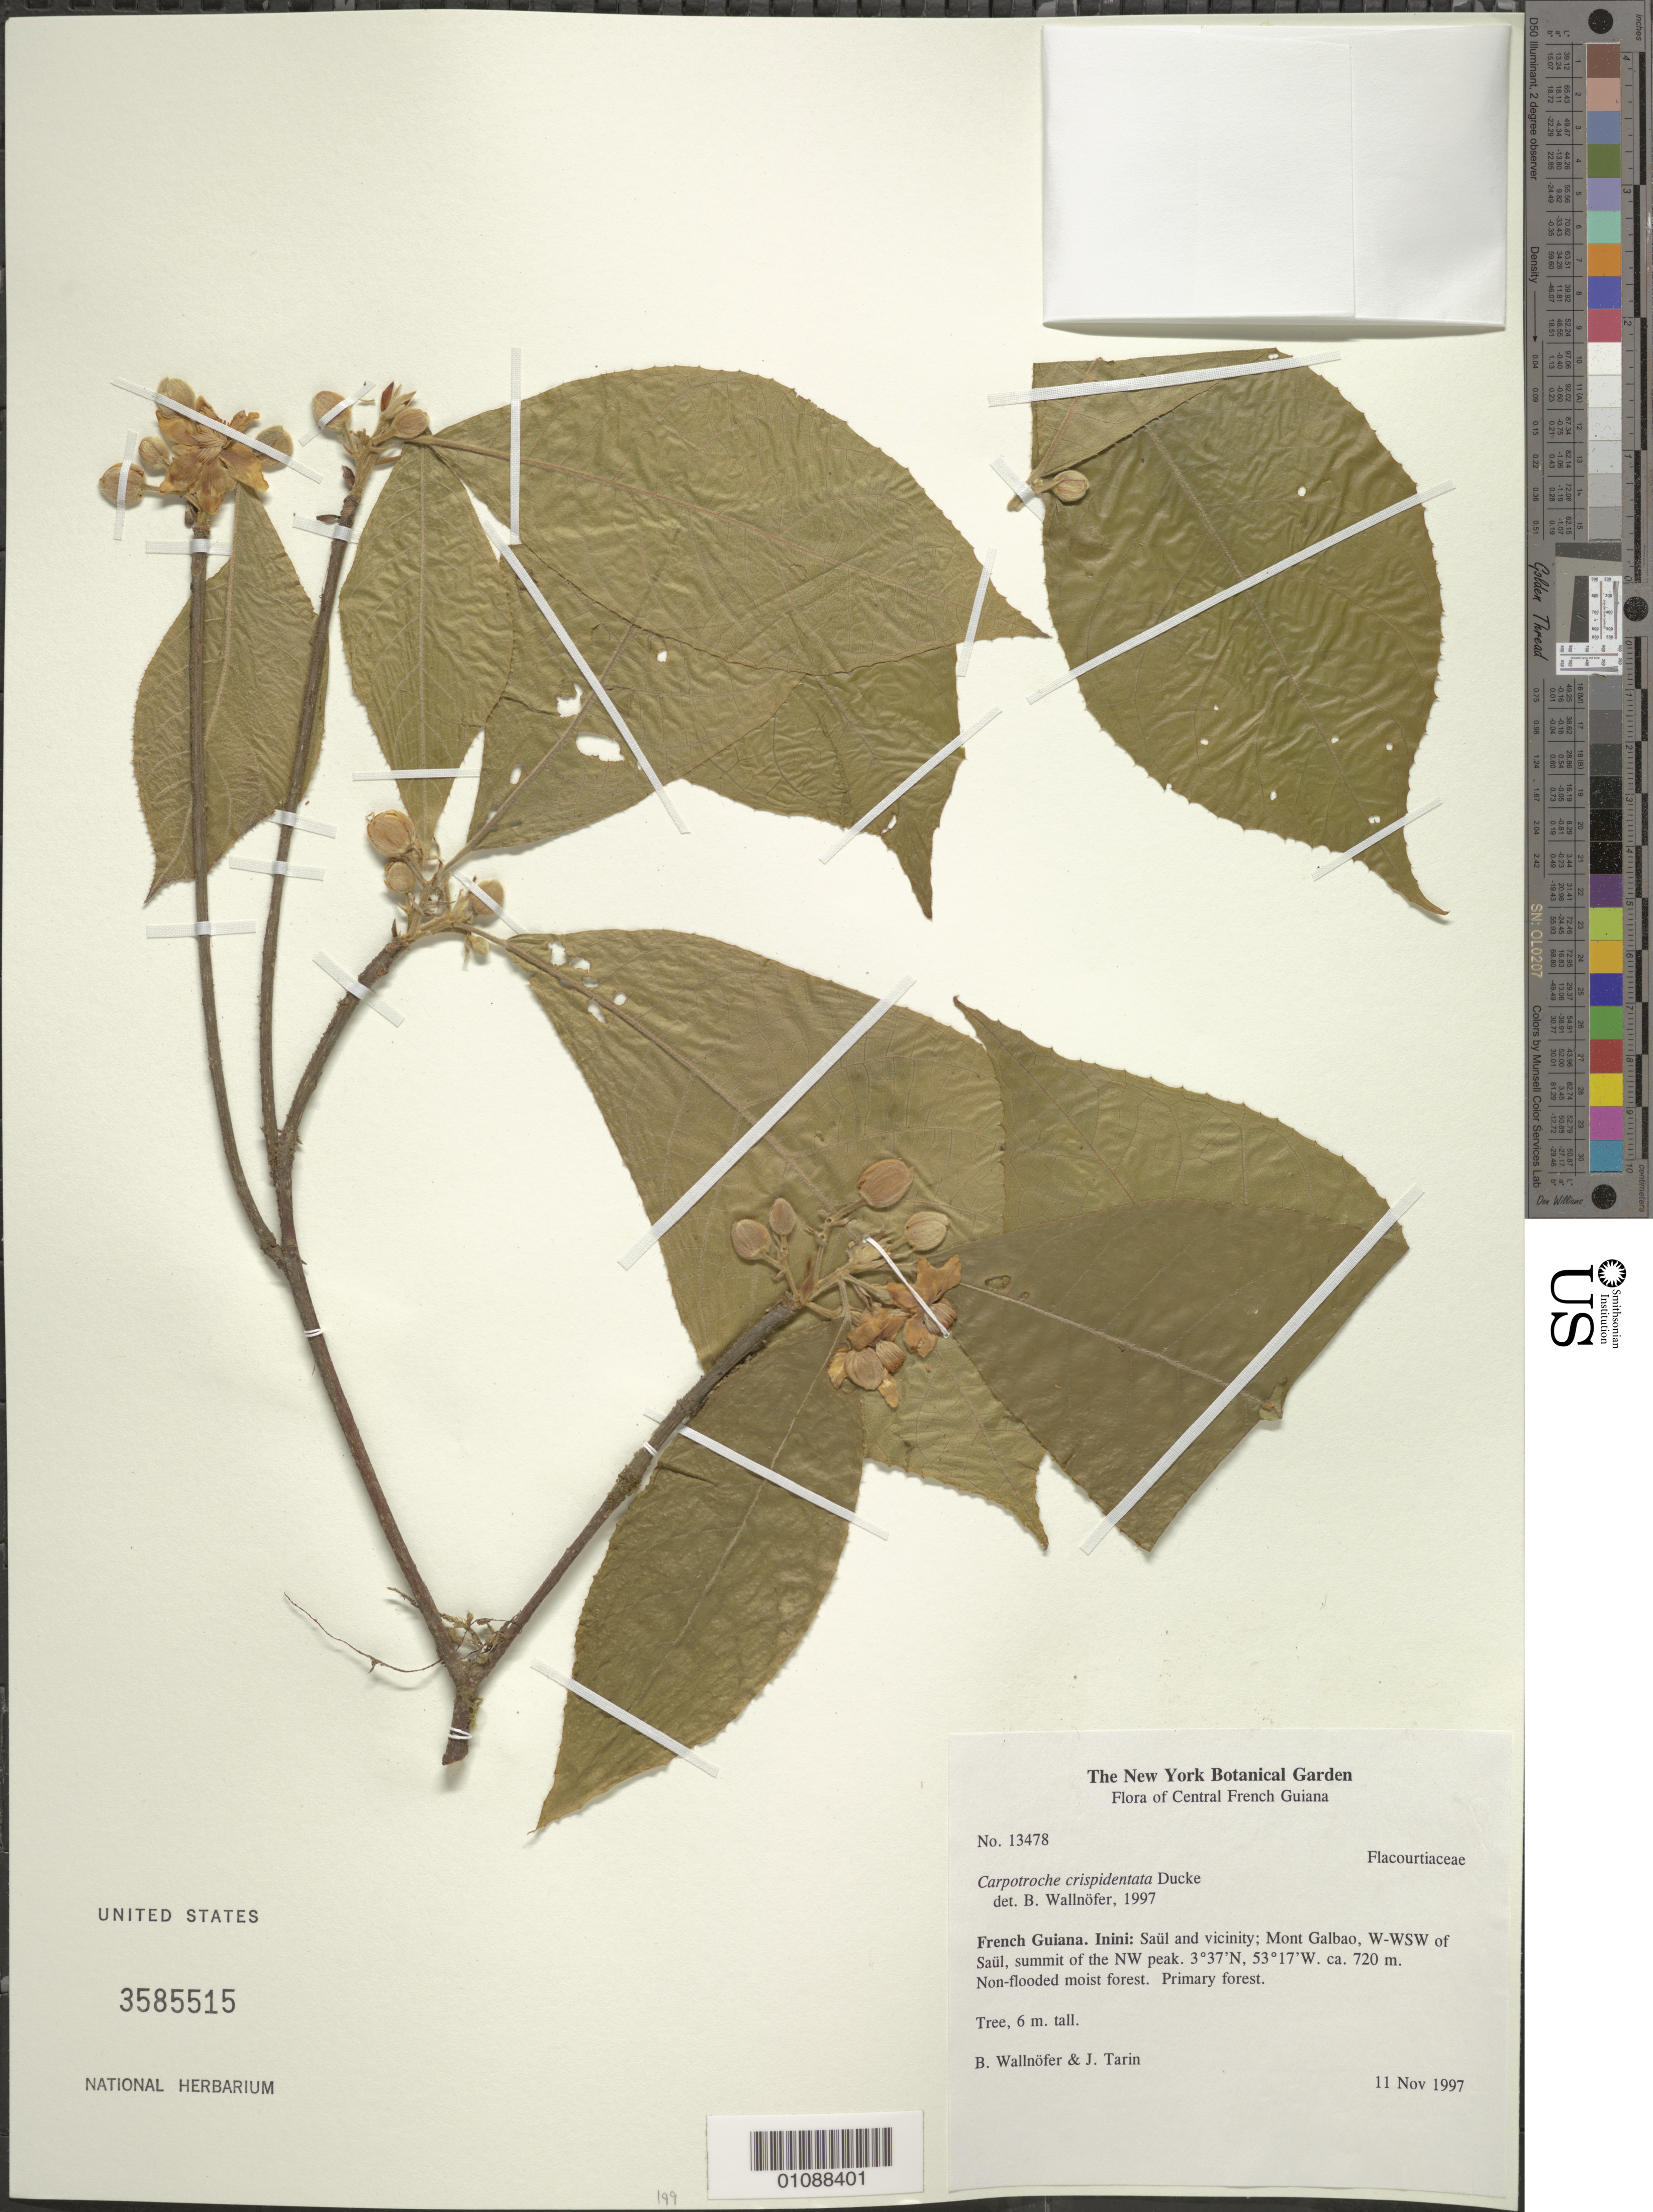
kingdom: Plantae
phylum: Tracheophyta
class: Magnoliopsida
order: Malpighiales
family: Achariaceae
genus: Carpotroche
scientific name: Carpotroche crispidentata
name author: Ducke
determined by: Wallnöfer, B.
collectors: B. Wallnöfer & J. Tarin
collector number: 13478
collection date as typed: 11-Nov-97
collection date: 1997-11-11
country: French Guiana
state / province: Saint-Laurent-du-Maroni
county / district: Saül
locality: Inini: Saül and vicinity, Mont Galbao W-WSW of Saül, summit of the NW peak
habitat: Non-flooded moist forest. Primary forest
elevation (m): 720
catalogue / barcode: US 3585515